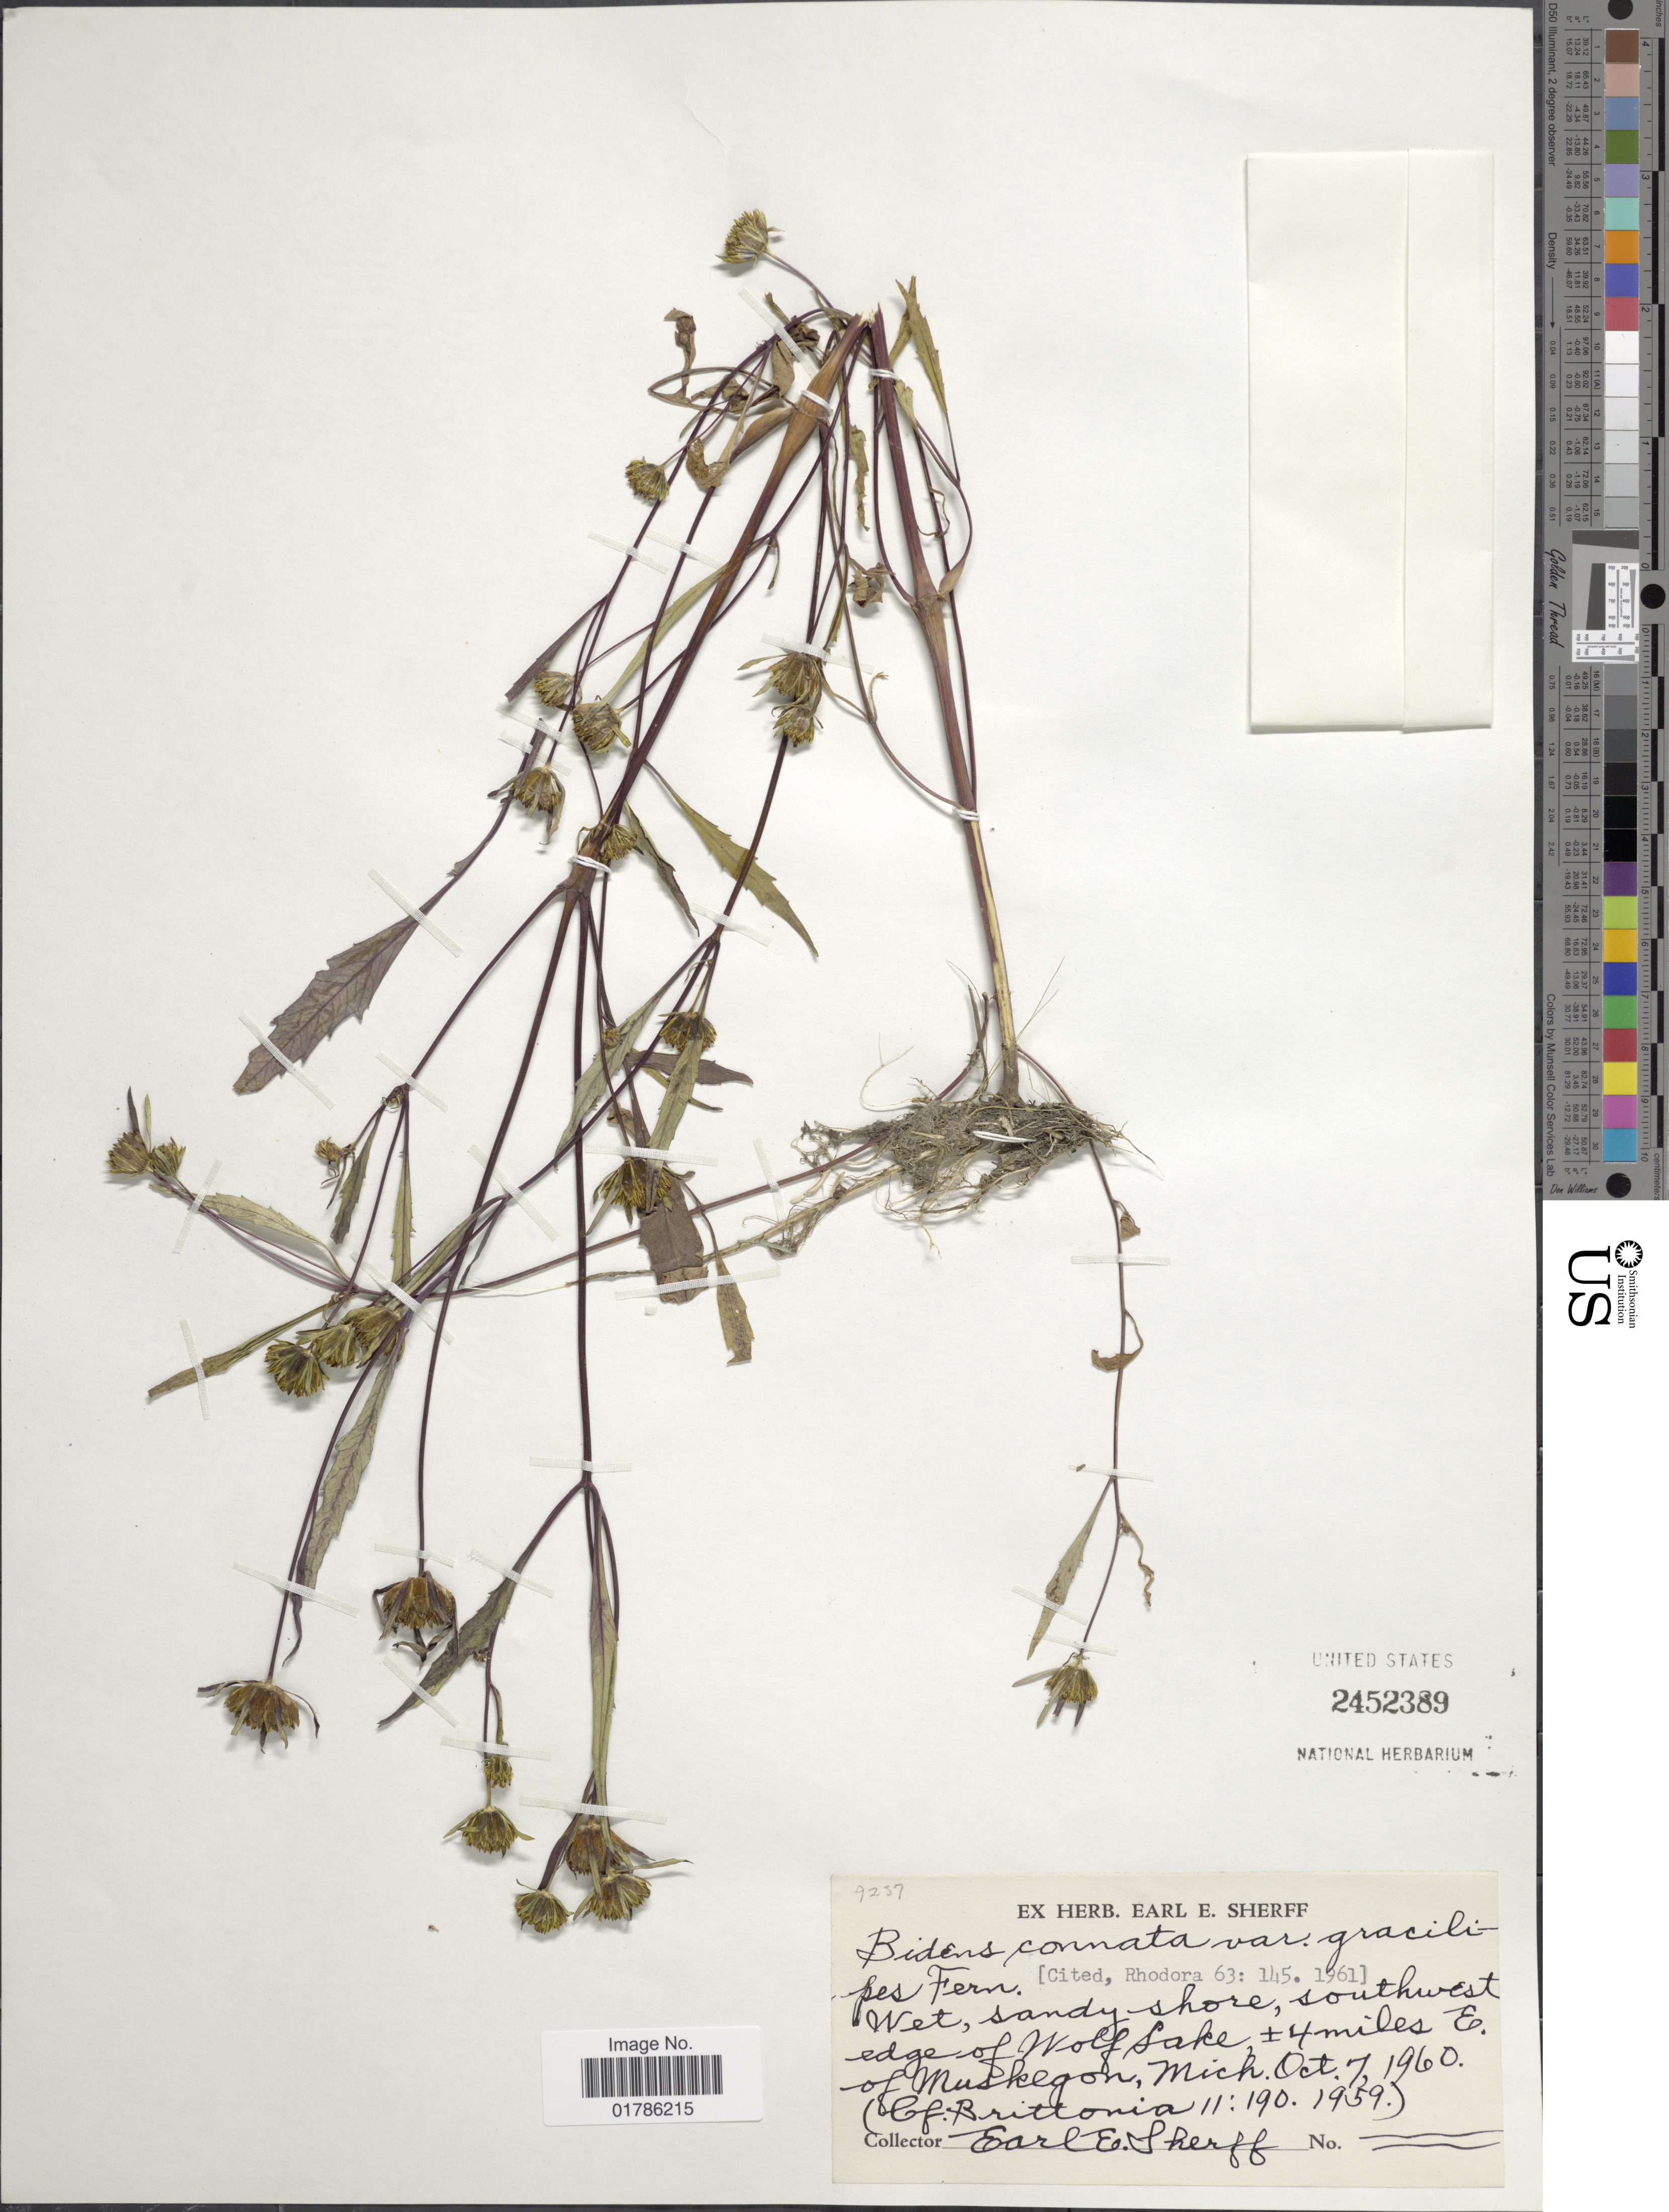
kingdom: Plantae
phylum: Tracheophyta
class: Magnoliopsida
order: Asterales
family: Asteraceae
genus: Bidens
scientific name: Bidens connata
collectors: E. E. Sherff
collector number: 9257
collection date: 1960-10-07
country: United States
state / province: Michigan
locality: Southwest edge of Wolf Lake, ± 4 miles E. of Muskegon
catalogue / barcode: US 2452389